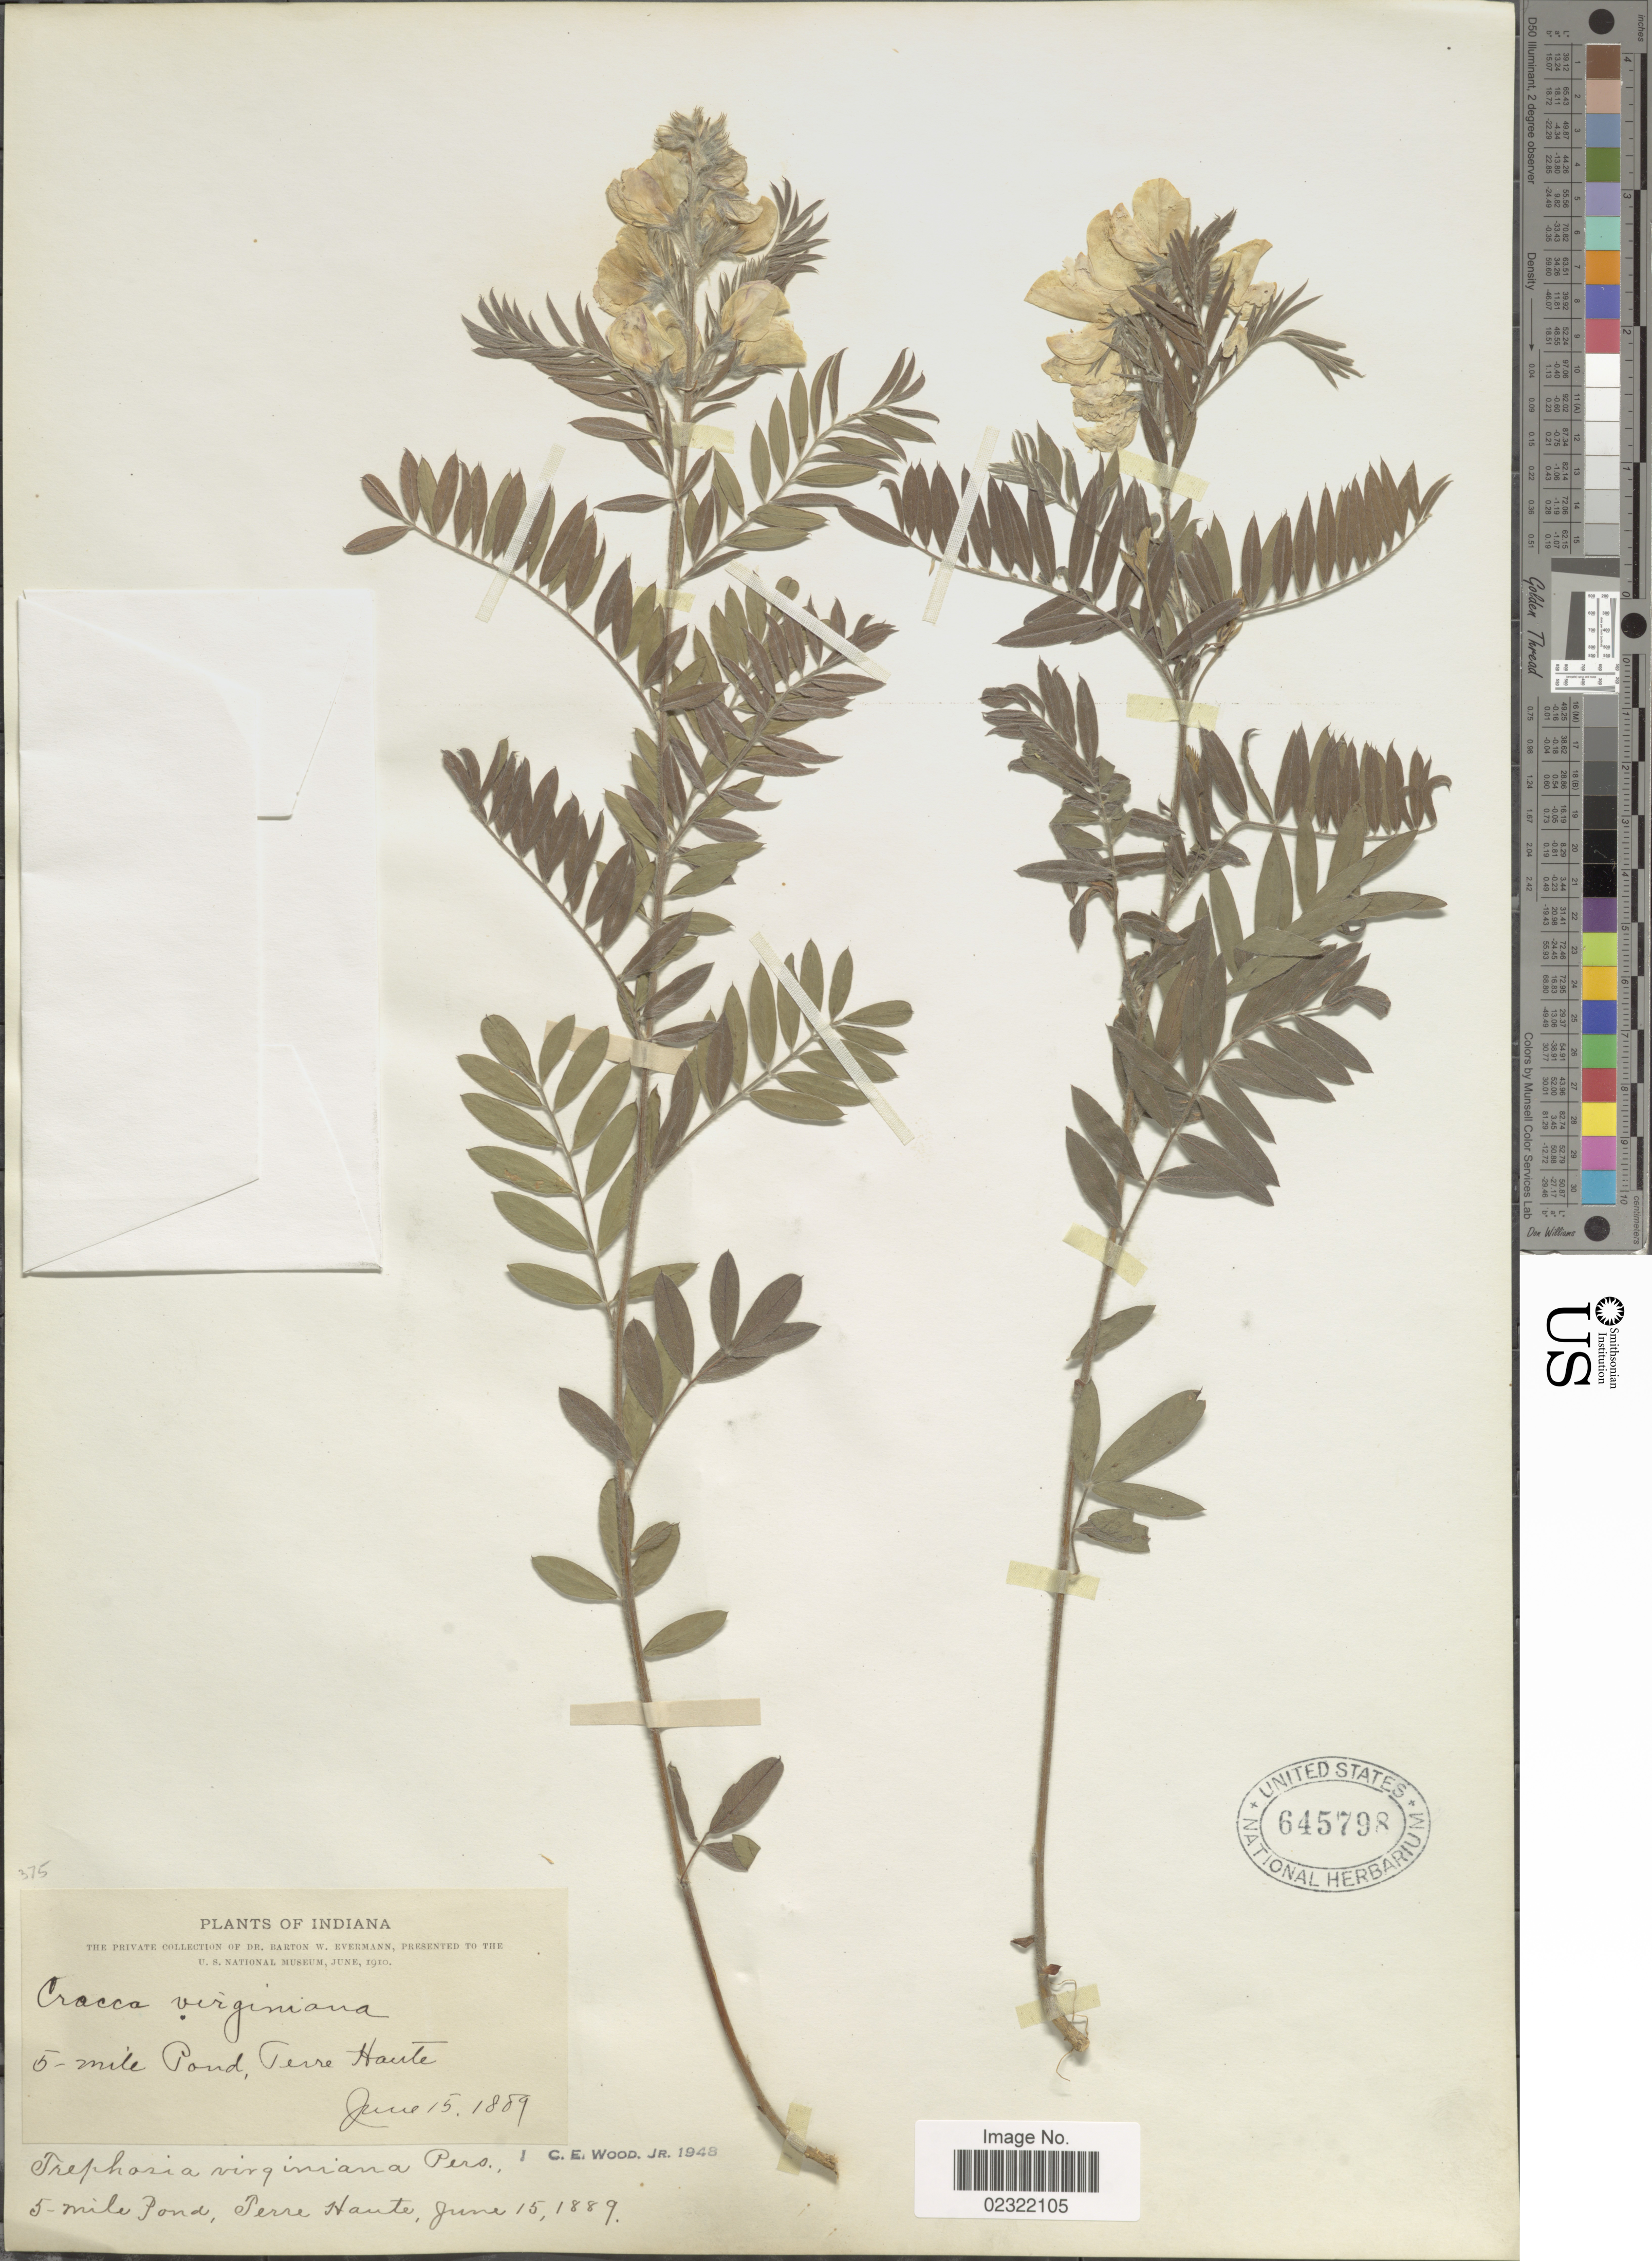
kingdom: Plantae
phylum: Tracheophyta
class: Magnoliopsida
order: Fabales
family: Fabaceae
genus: Tephrosia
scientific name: Tephrosia virginiana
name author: (L.) Pers.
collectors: B. W. Evermann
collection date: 1889-06-15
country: United States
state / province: Indiana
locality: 5- mile Pond, Terre Haute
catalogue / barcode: US 645798